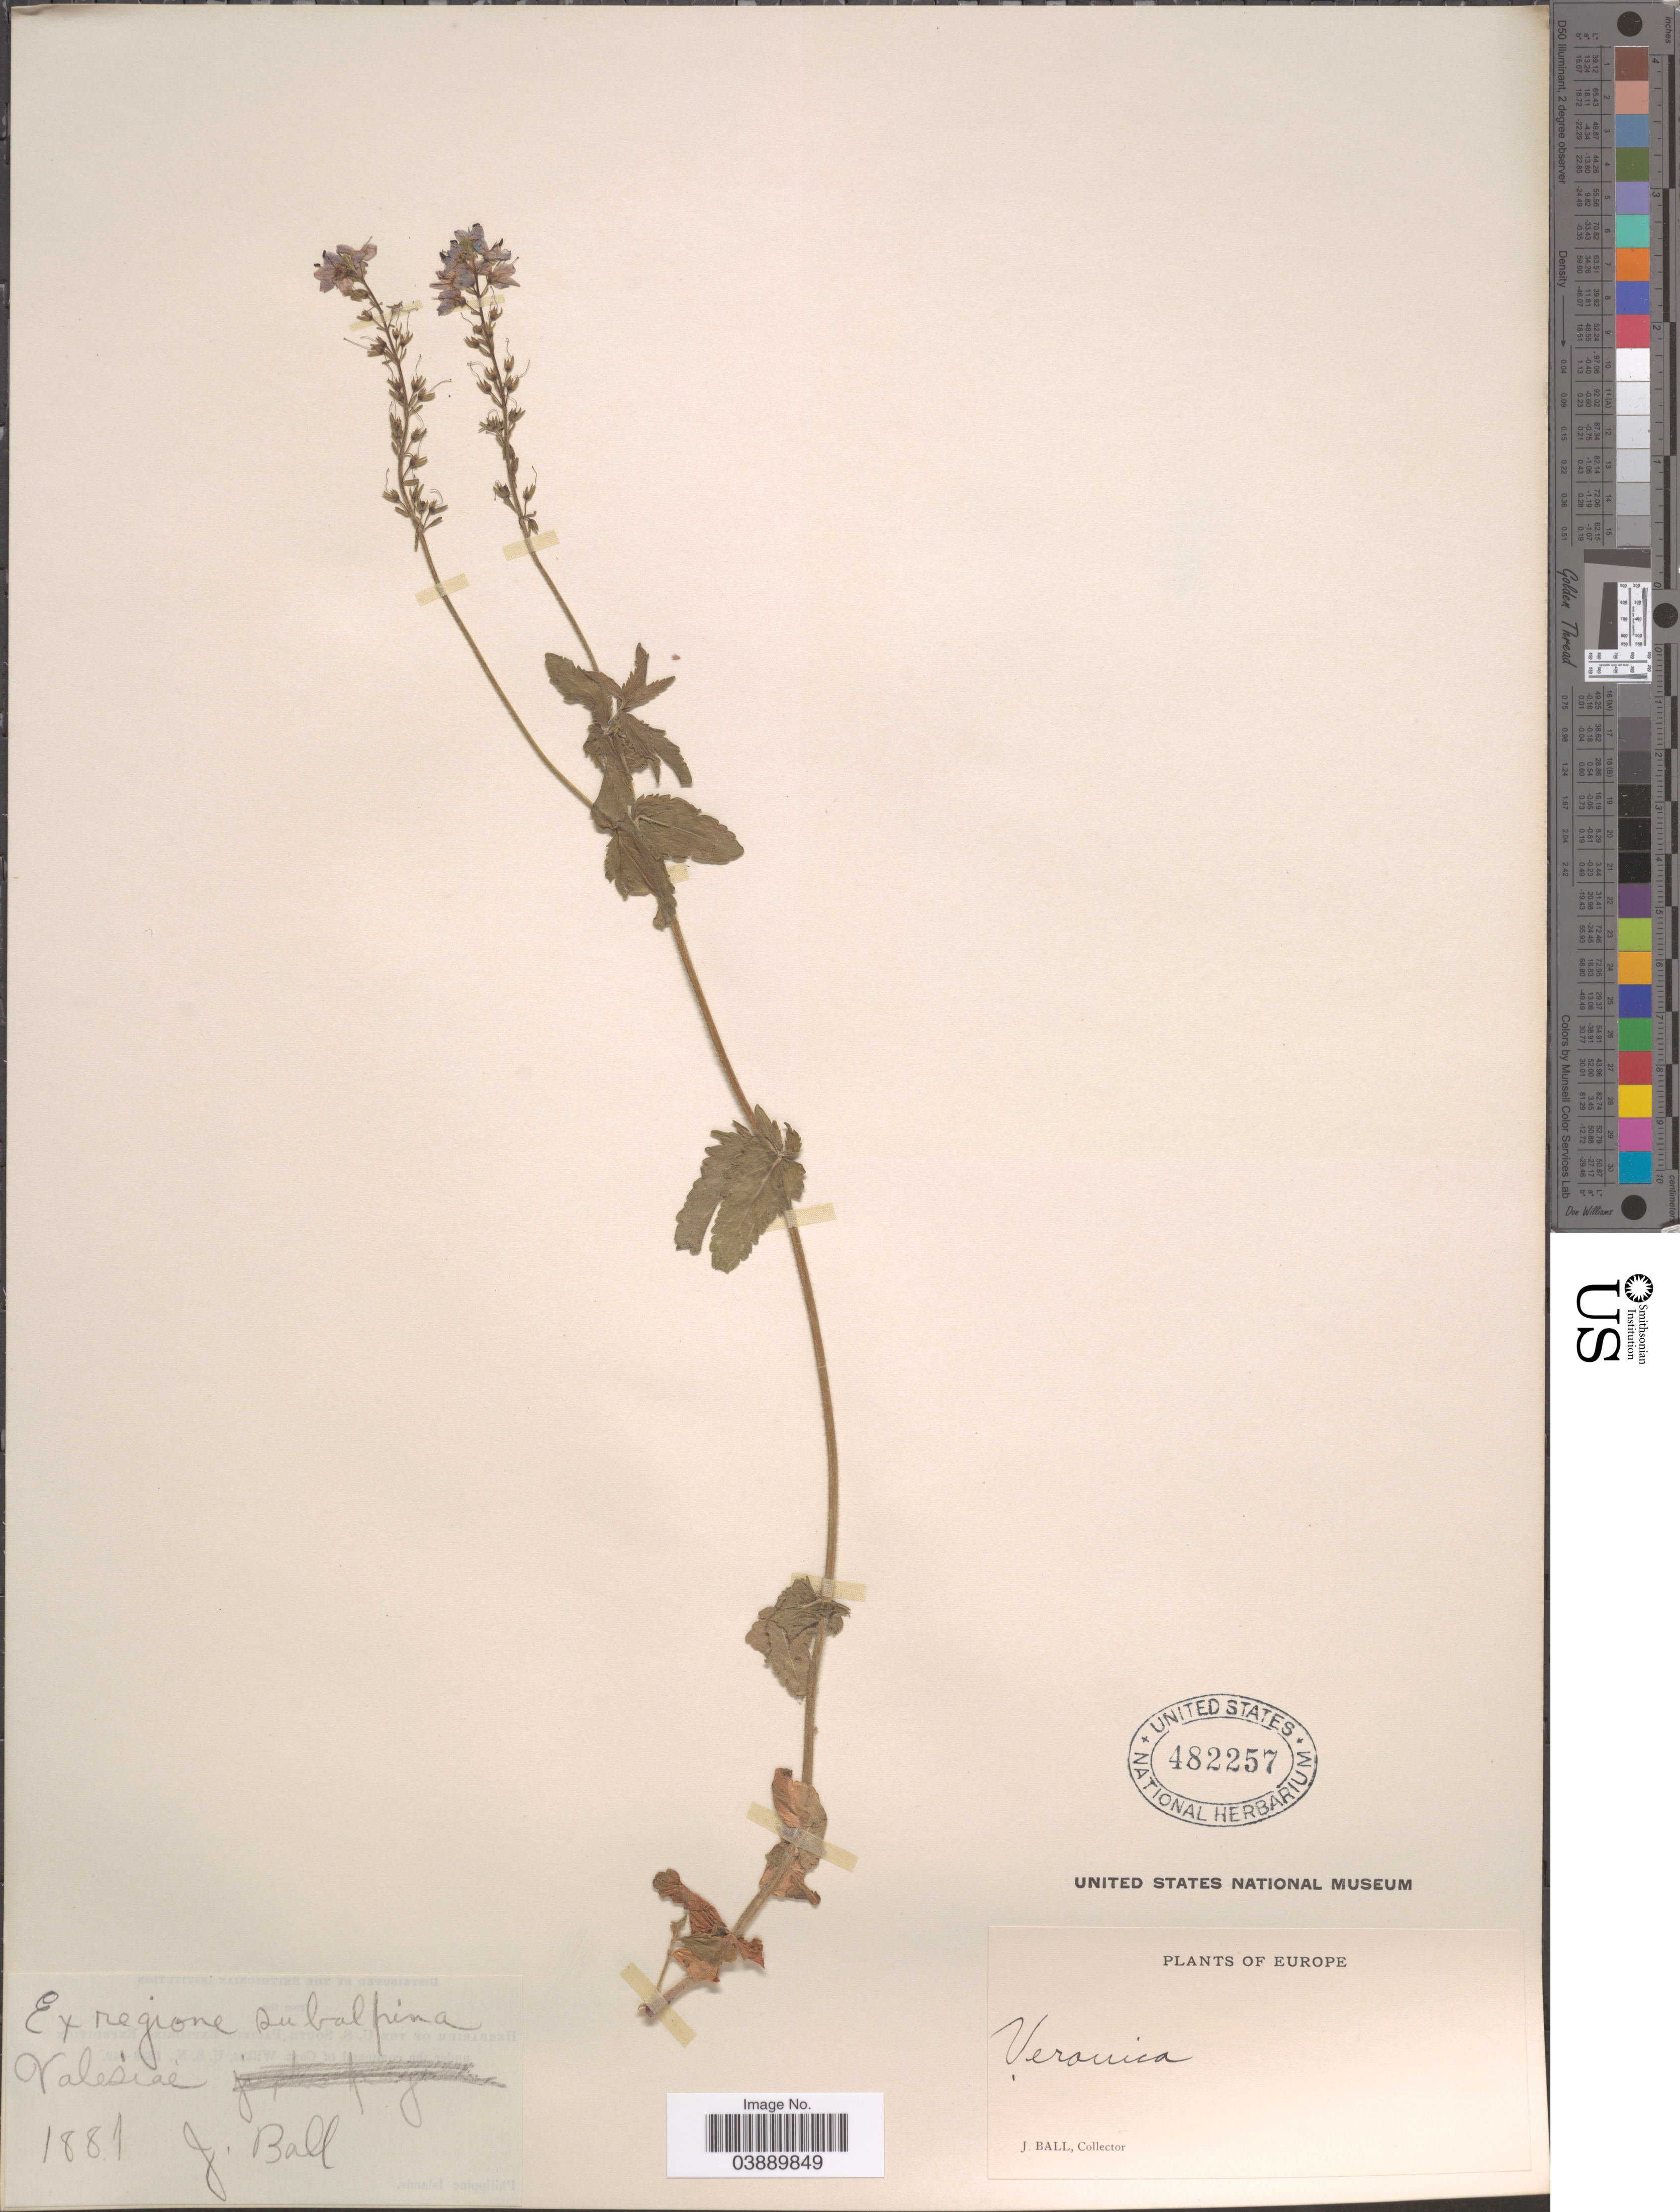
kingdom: Plantae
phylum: Tracheophyta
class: Magnoliopsida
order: Lamiales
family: Plantaginaceae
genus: Veronica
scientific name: Veronica teucrium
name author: L.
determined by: Albach, Dirk C.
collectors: J. Ball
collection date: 1881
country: Switzerland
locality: Ex regione subalpine Valesiae. Europe.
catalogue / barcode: US 482257